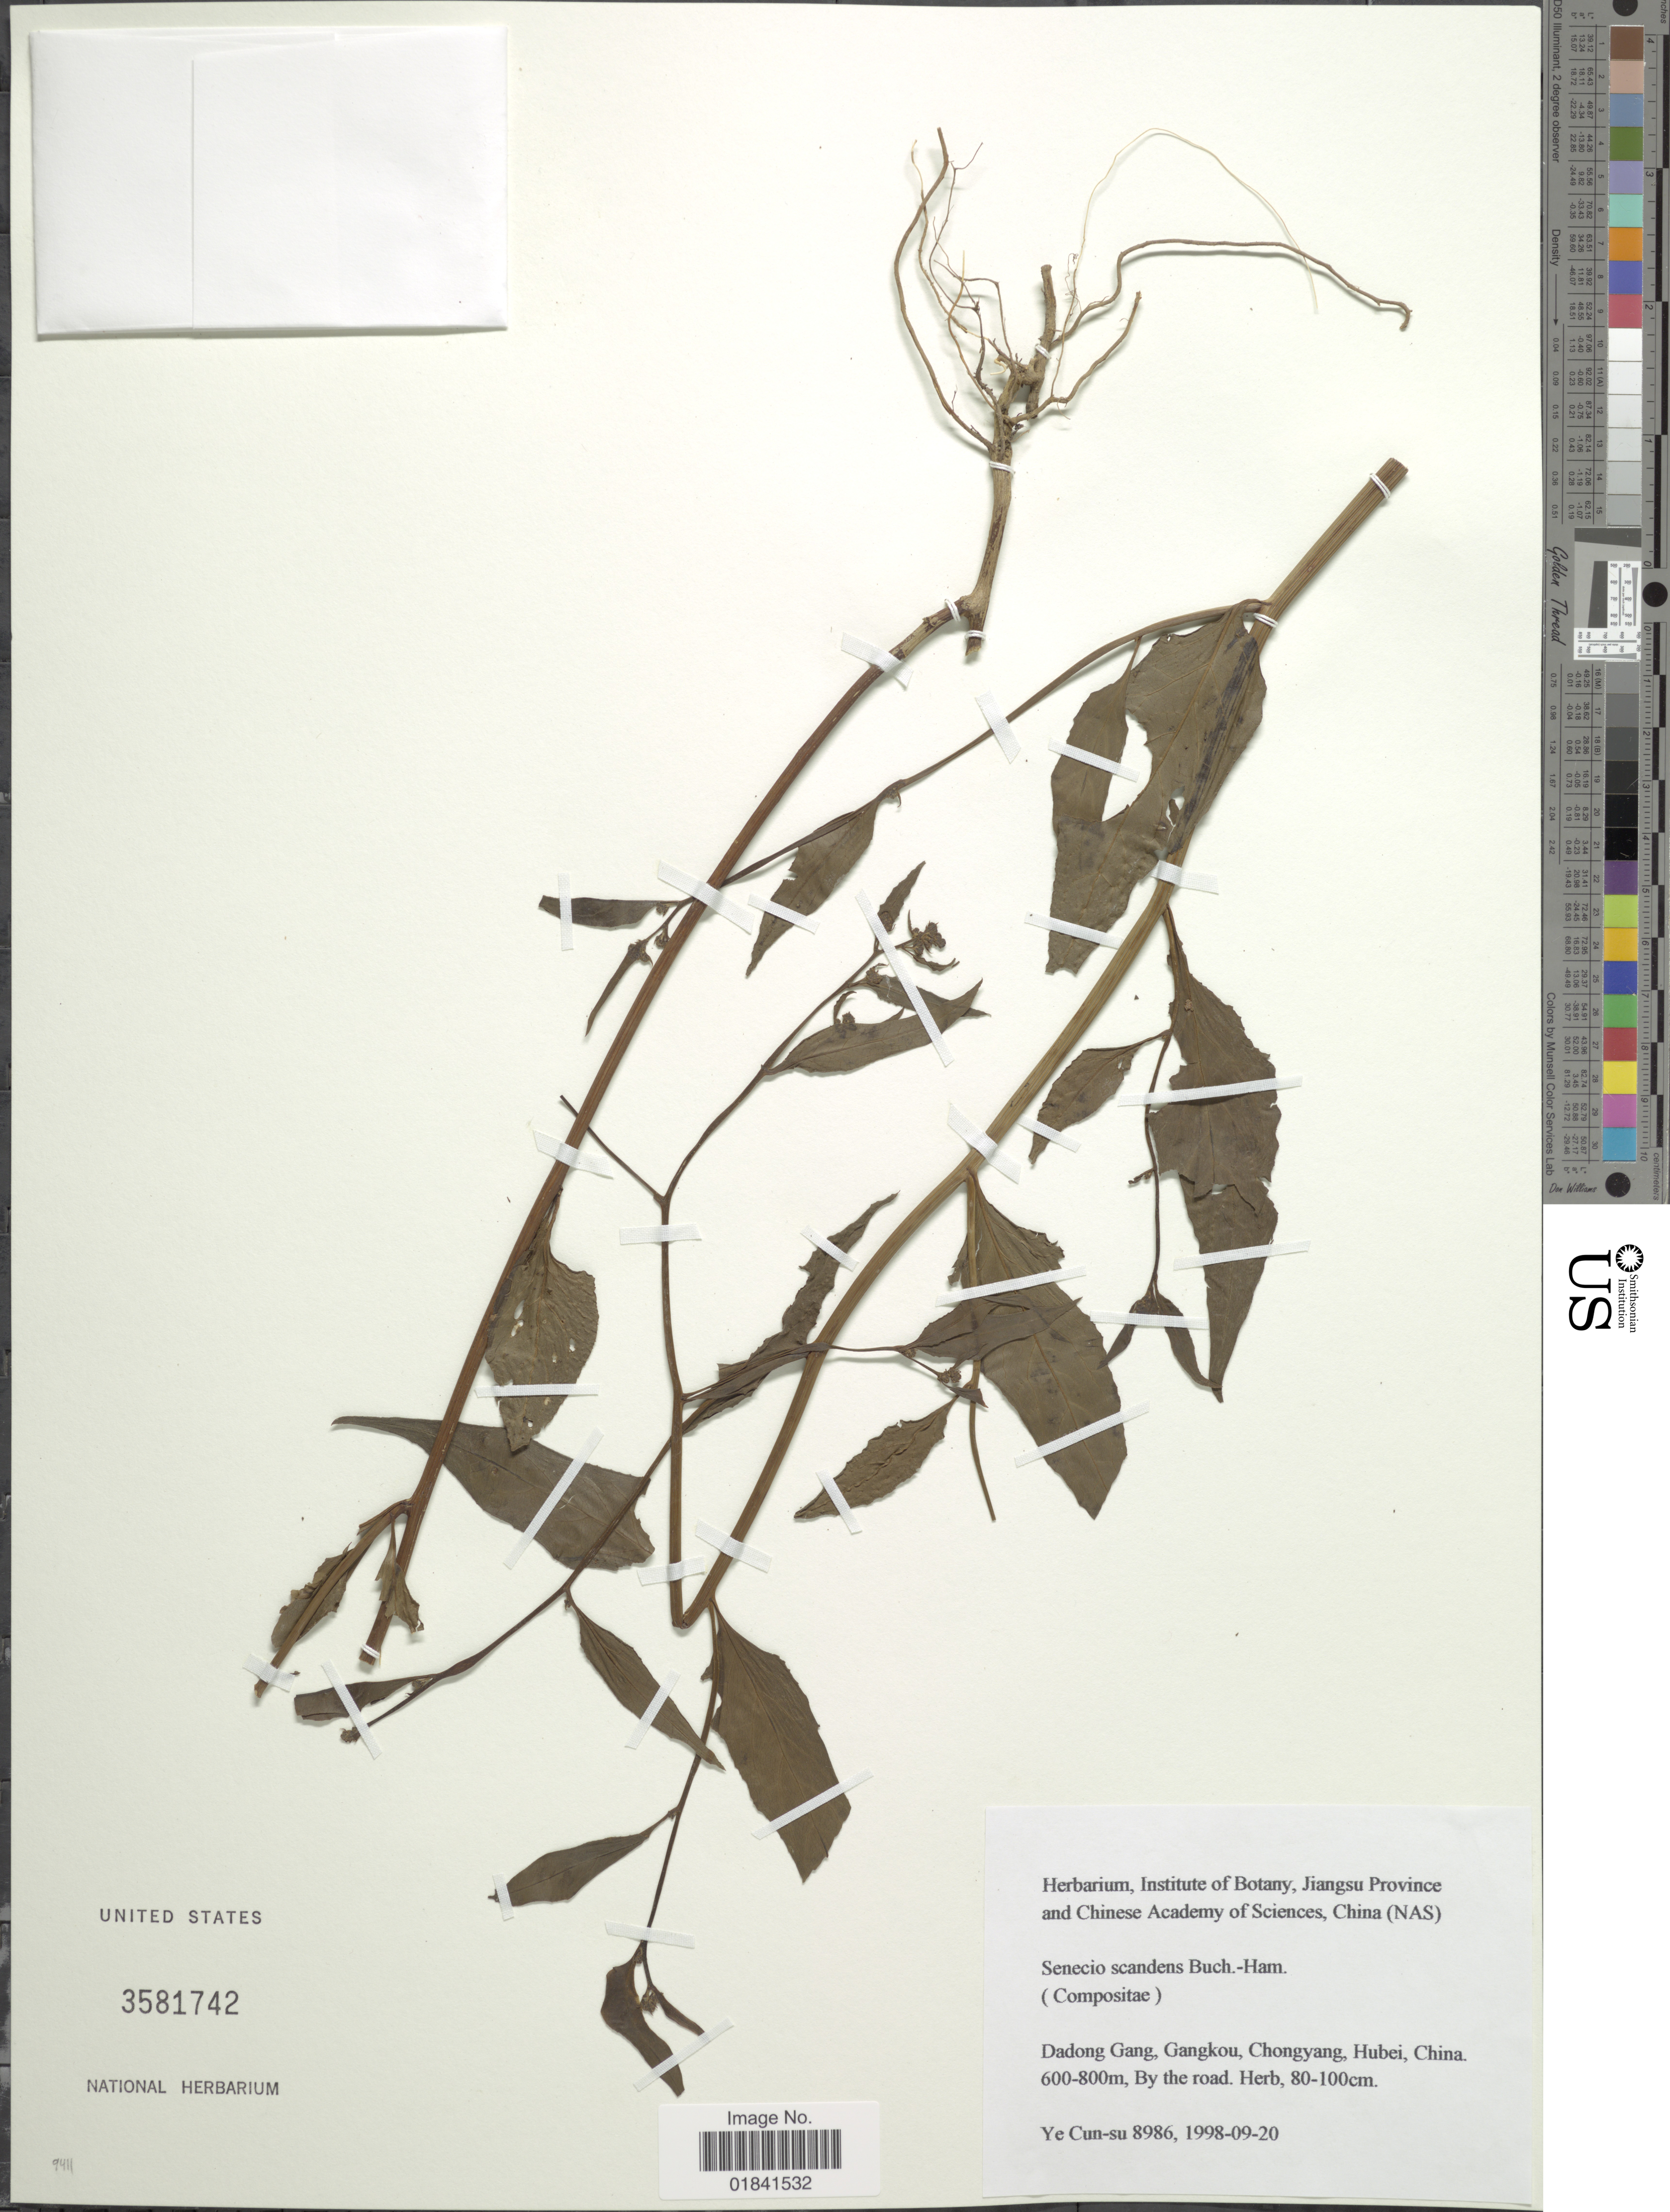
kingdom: Plantae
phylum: Tracheophyta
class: Magnoliopsida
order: Asterales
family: Asteraceae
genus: Senecio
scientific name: Senecio scandens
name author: Buch.-Ham. ex D. Don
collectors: Ye Cun-su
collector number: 8986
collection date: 1998-09-20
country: China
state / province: Hubei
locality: Dadong Gang, Gangkou, Chongyang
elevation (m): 600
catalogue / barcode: US 3581742